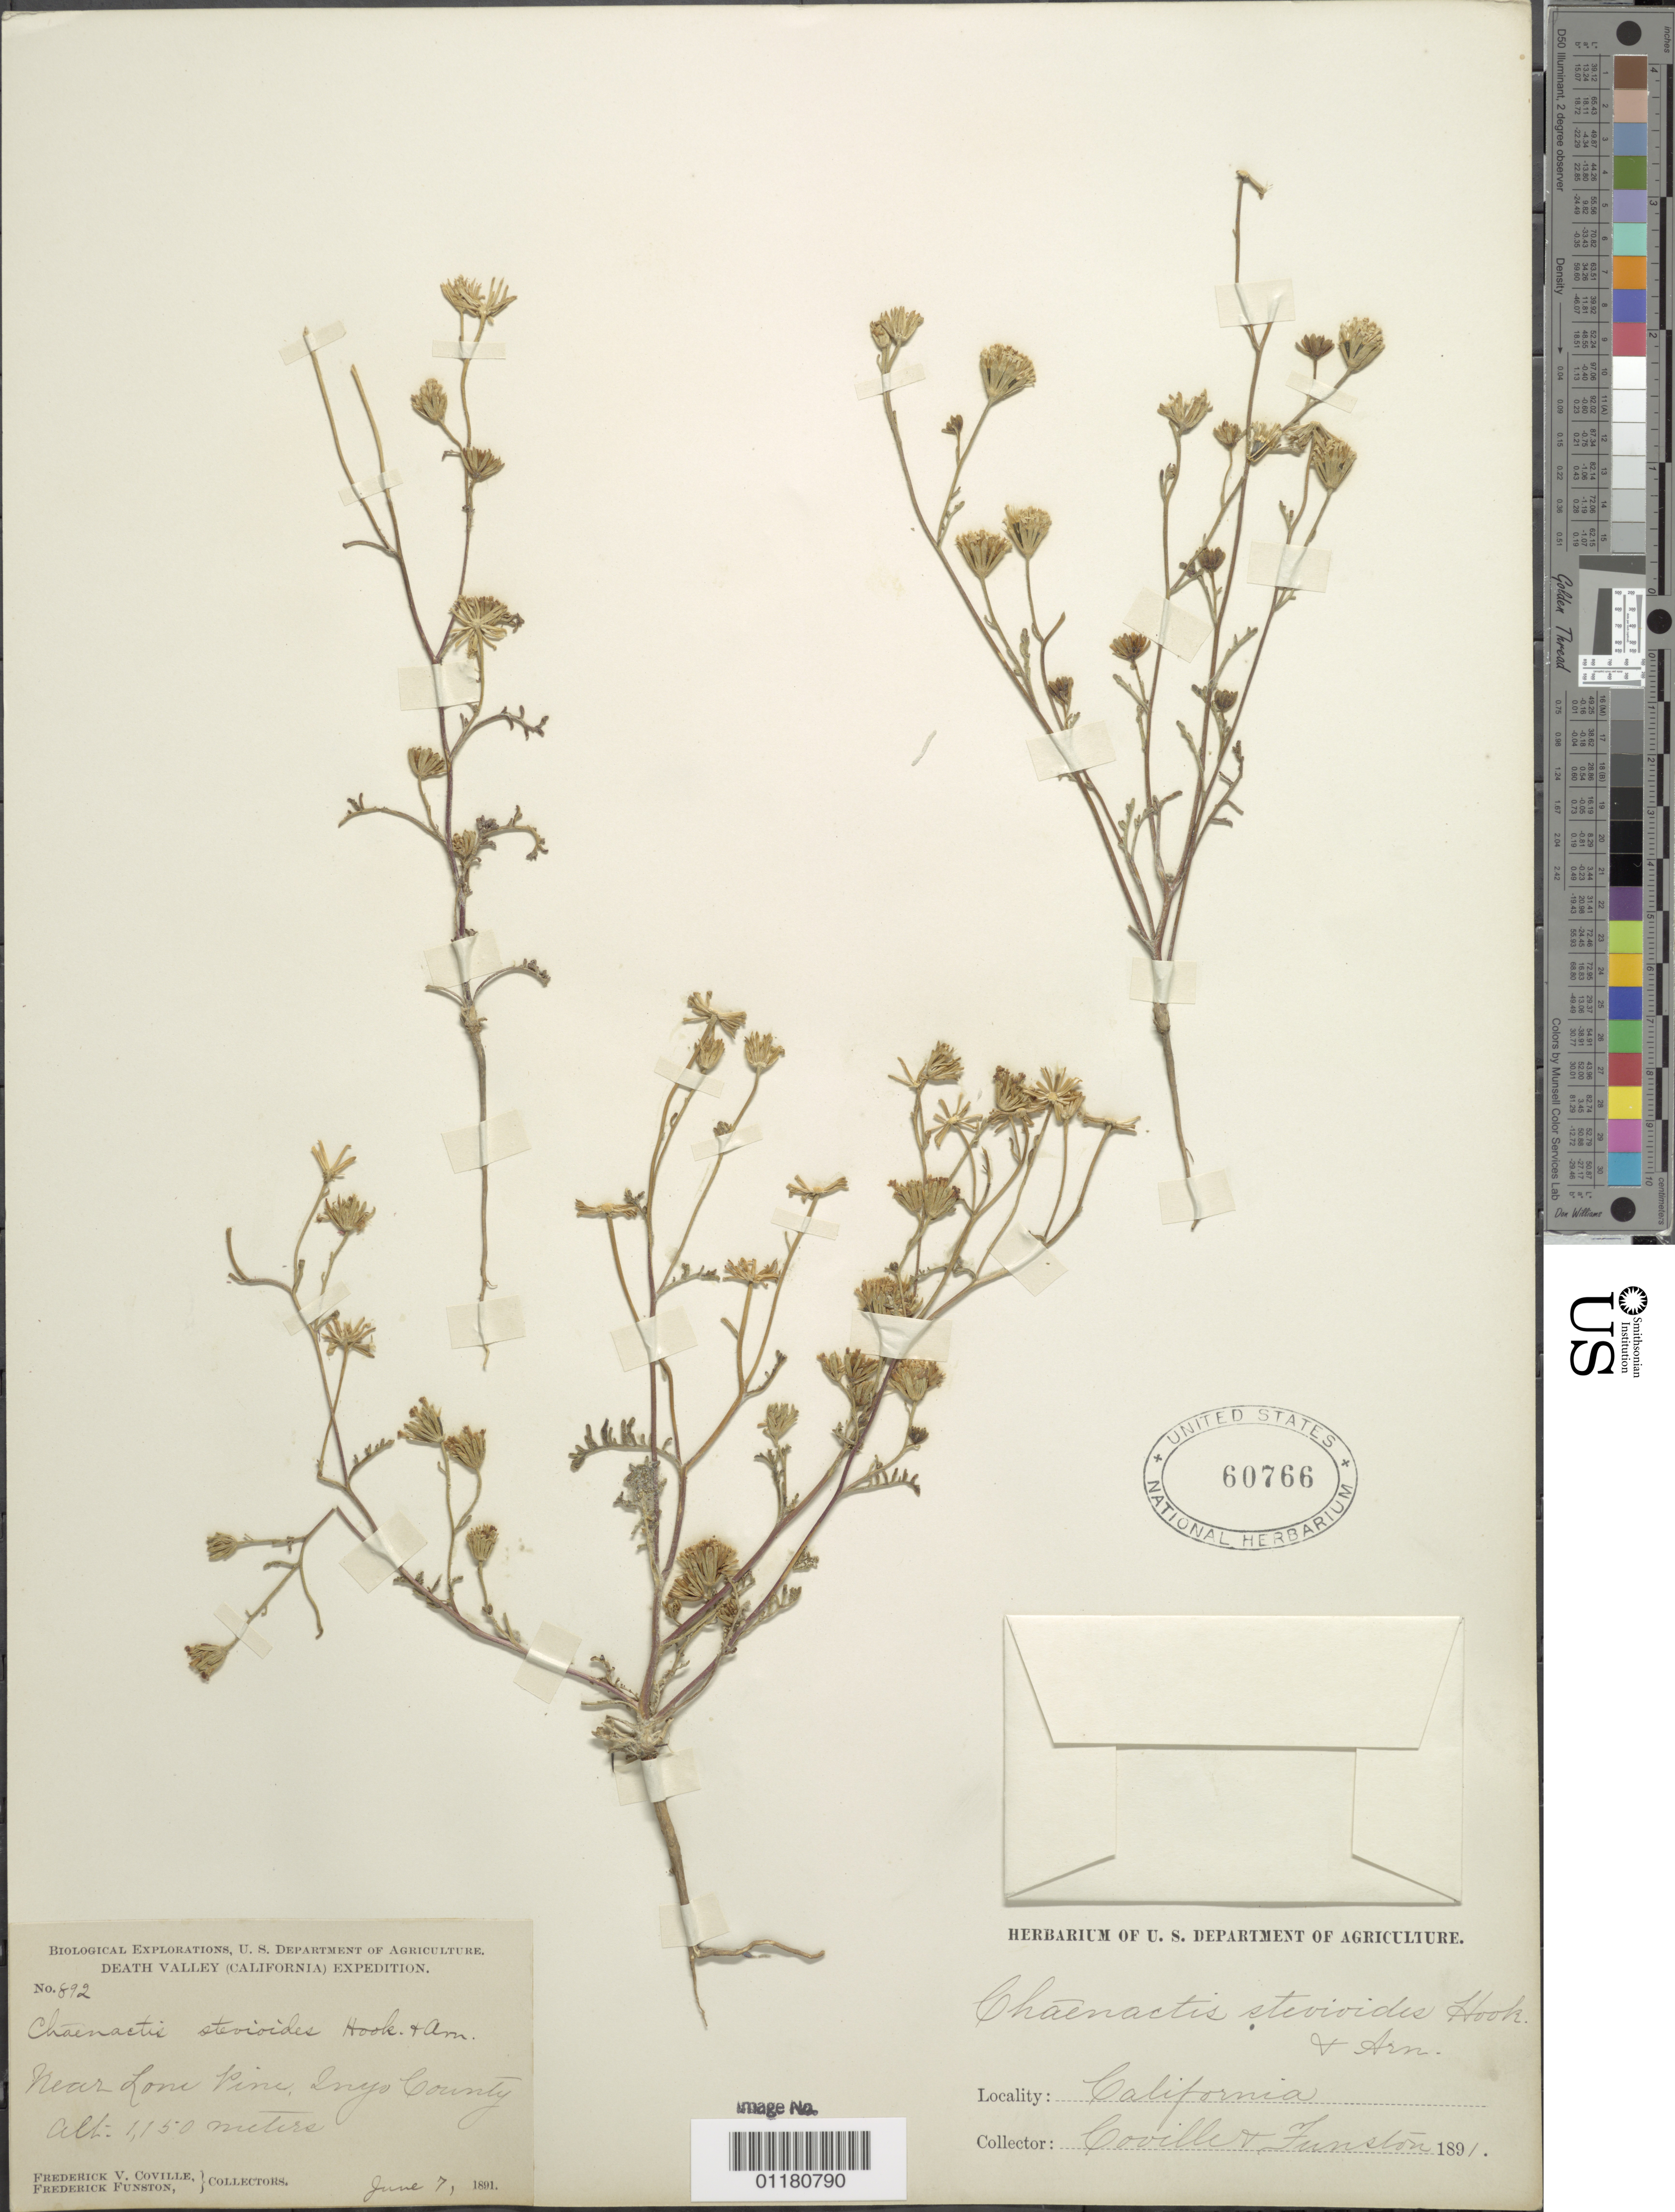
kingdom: Plantae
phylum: Tracheophyta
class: Magnoliopsida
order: Asterales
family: Asteraceae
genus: Chaenactis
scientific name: Chaenactis stevioides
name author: Hook. & Arn.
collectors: F. V. Coville & F. Funston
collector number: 892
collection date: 1891-06-07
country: United States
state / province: California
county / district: Inyo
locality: near Lone Pine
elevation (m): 1150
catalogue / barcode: US 60766